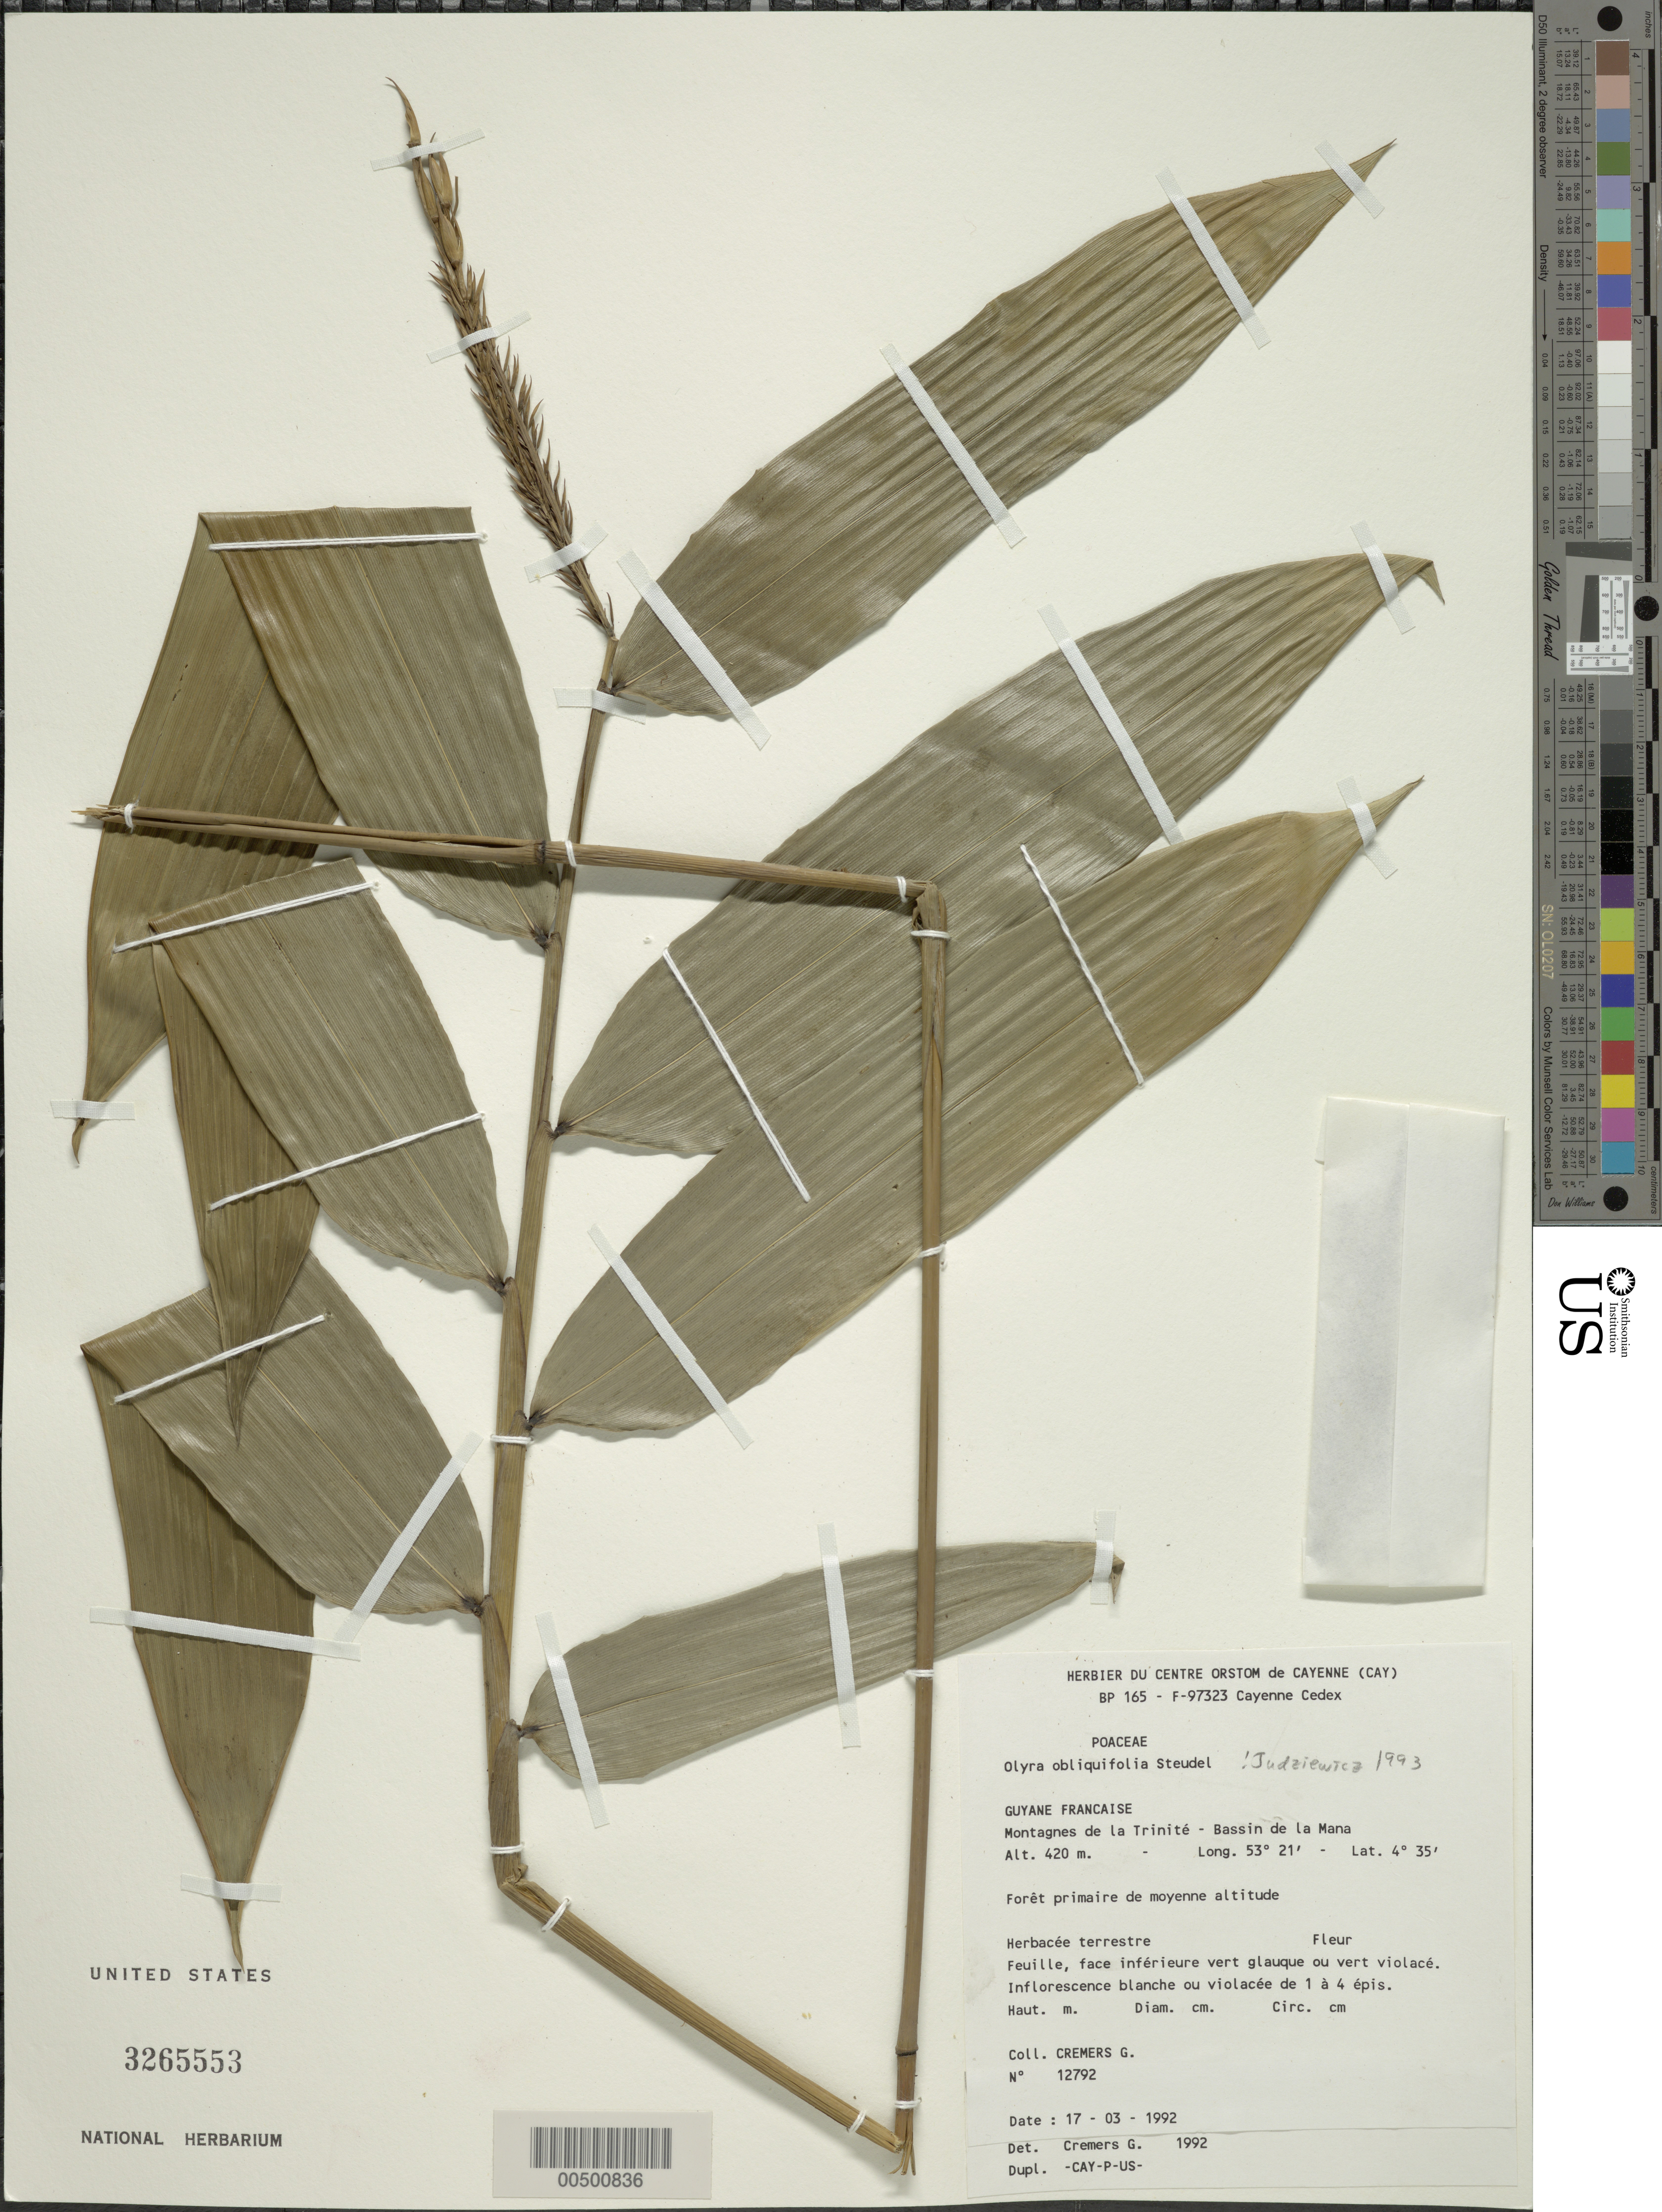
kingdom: Plantae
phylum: Tracheophyta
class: Liliopsida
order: Poales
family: Poaceae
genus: Olyra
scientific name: Olyra obliquifolia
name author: Steud.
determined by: Cremers, Georges A.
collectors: G. Cremers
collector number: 12792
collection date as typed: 17 Mar 1992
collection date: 1992-03-17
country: French Guiana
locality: Montagnes de la trinite - bassin de la mana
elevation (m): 420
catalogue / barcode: US 3265553